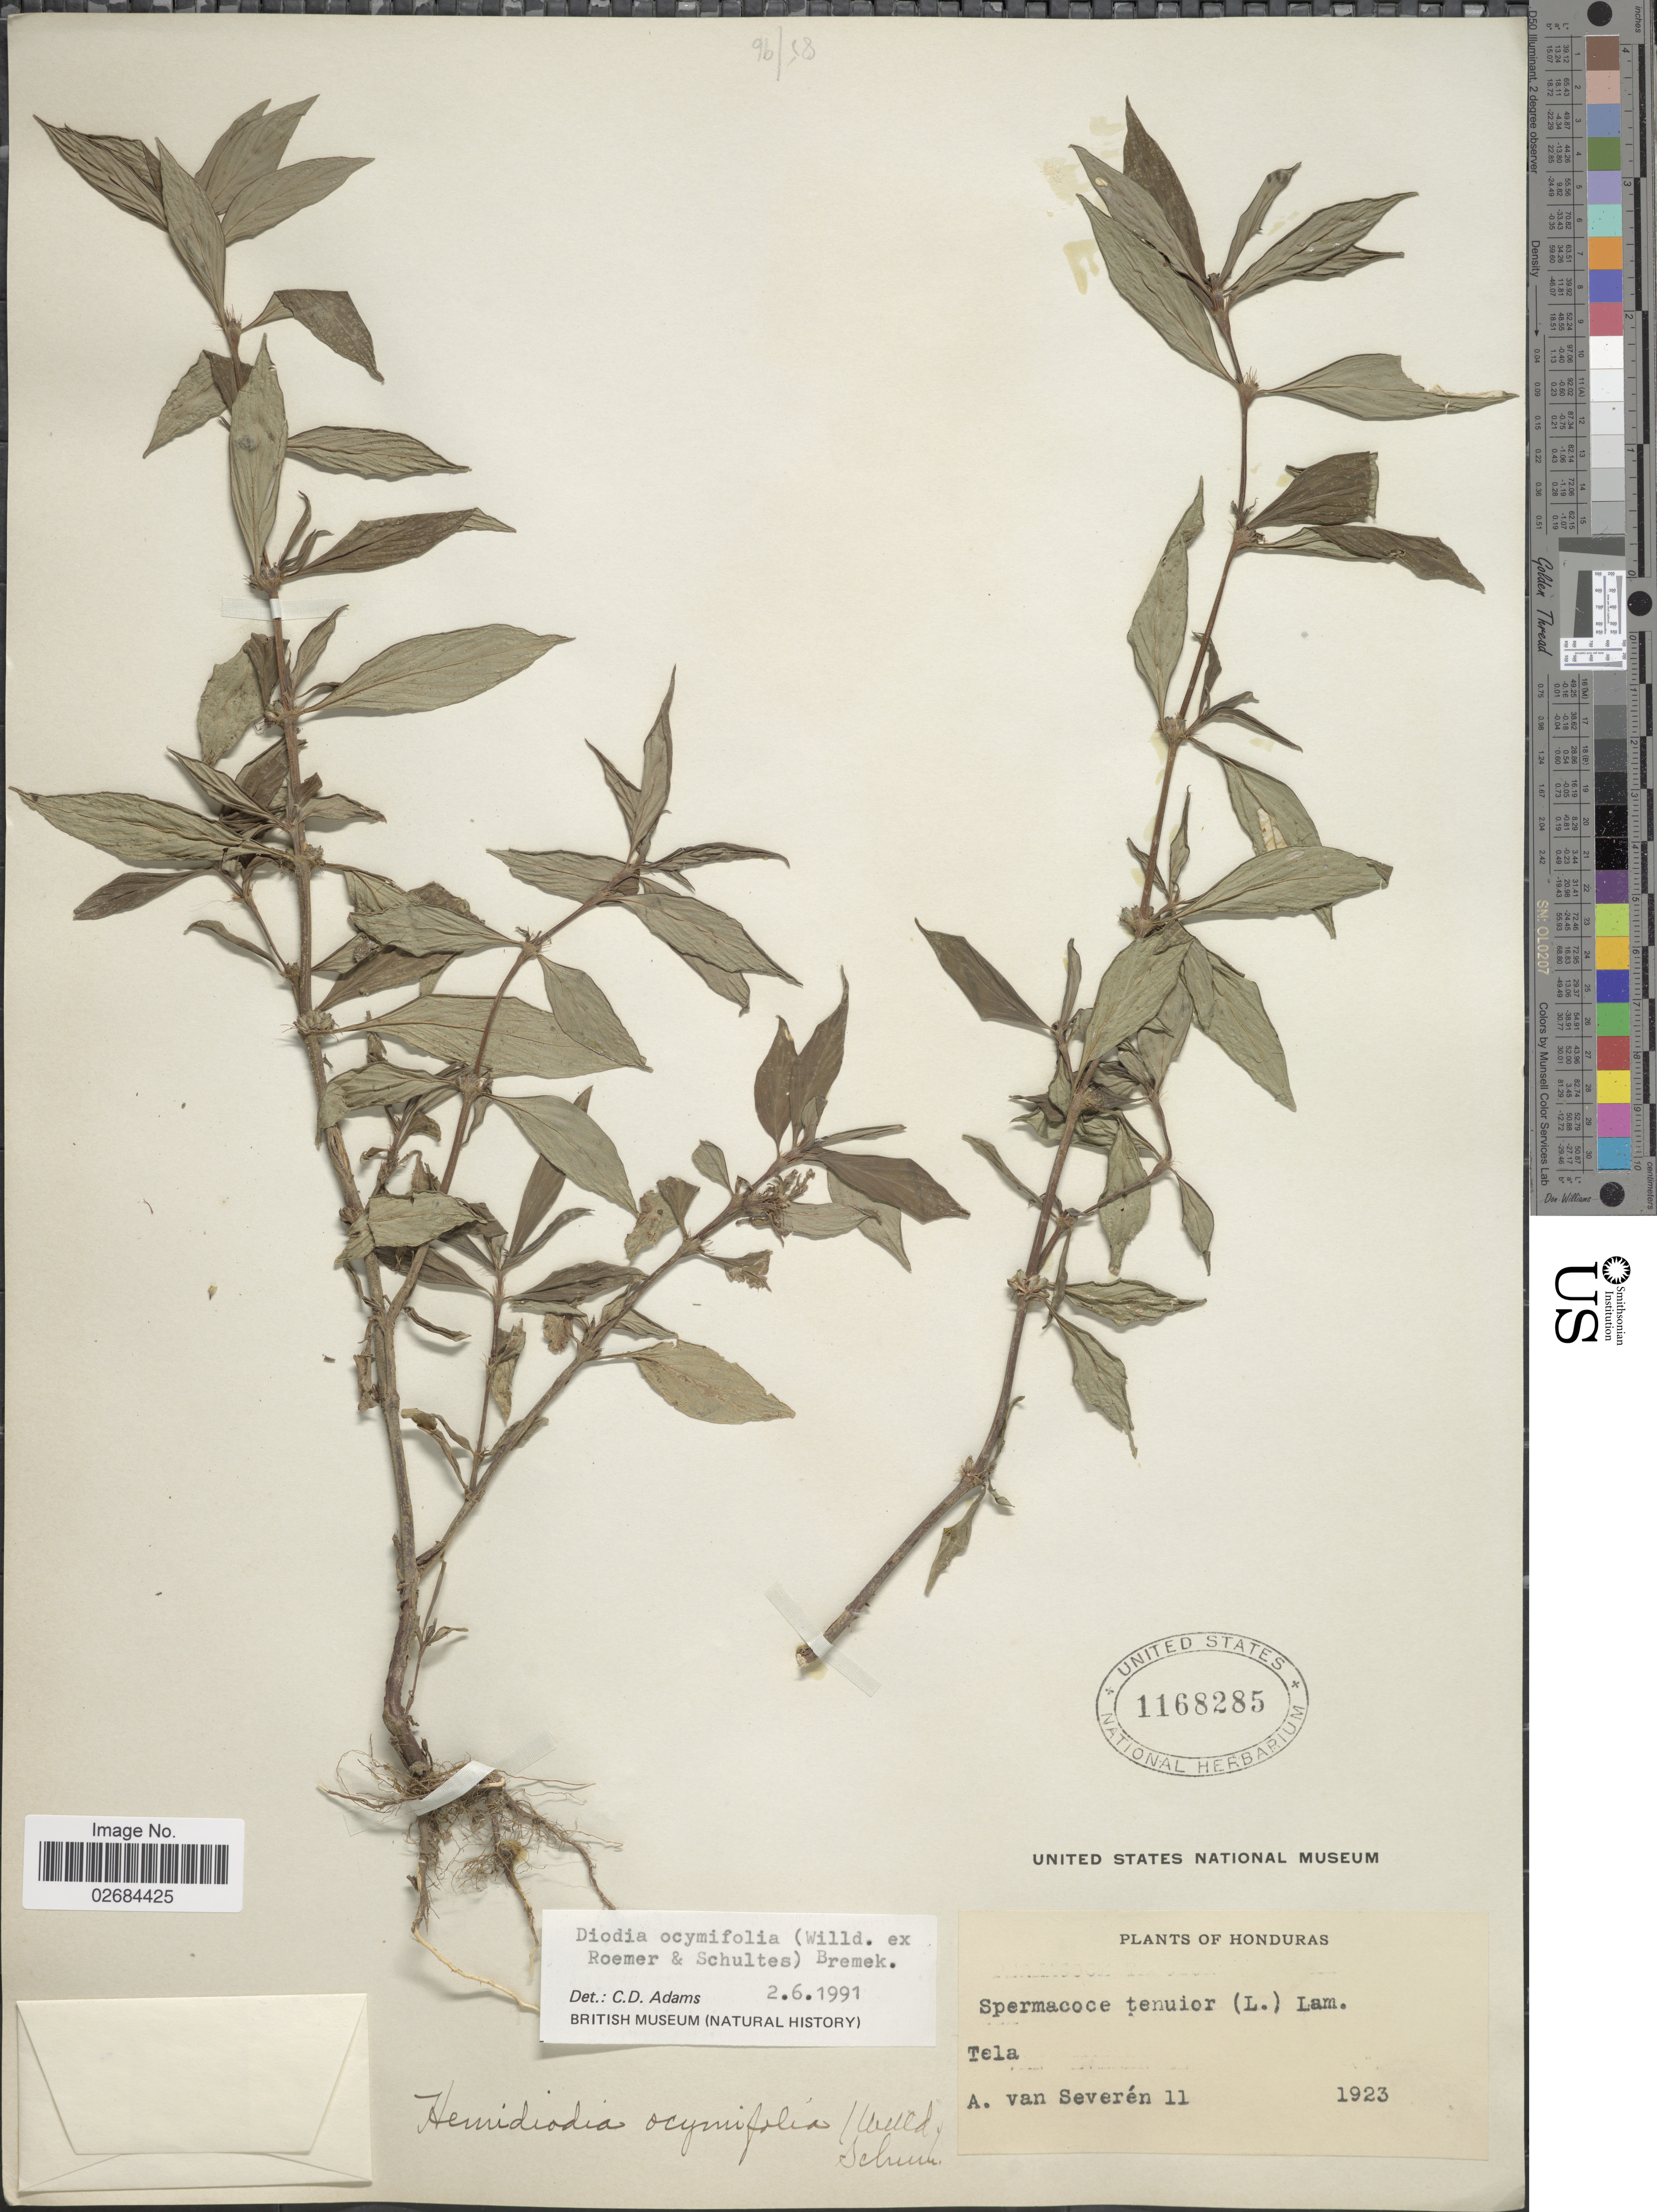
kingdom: Plantae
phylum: Tracheophyta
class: Magnoliopsida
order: Gentianales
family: Rubiaceae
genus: Diodia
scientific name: Diodia ocymifolia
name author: (Willd. ex Roem. & Schult.) Bremek.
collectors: A. Van Severen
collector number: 11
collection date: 1923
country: Honduras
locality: Tela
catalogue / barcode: US 1168285